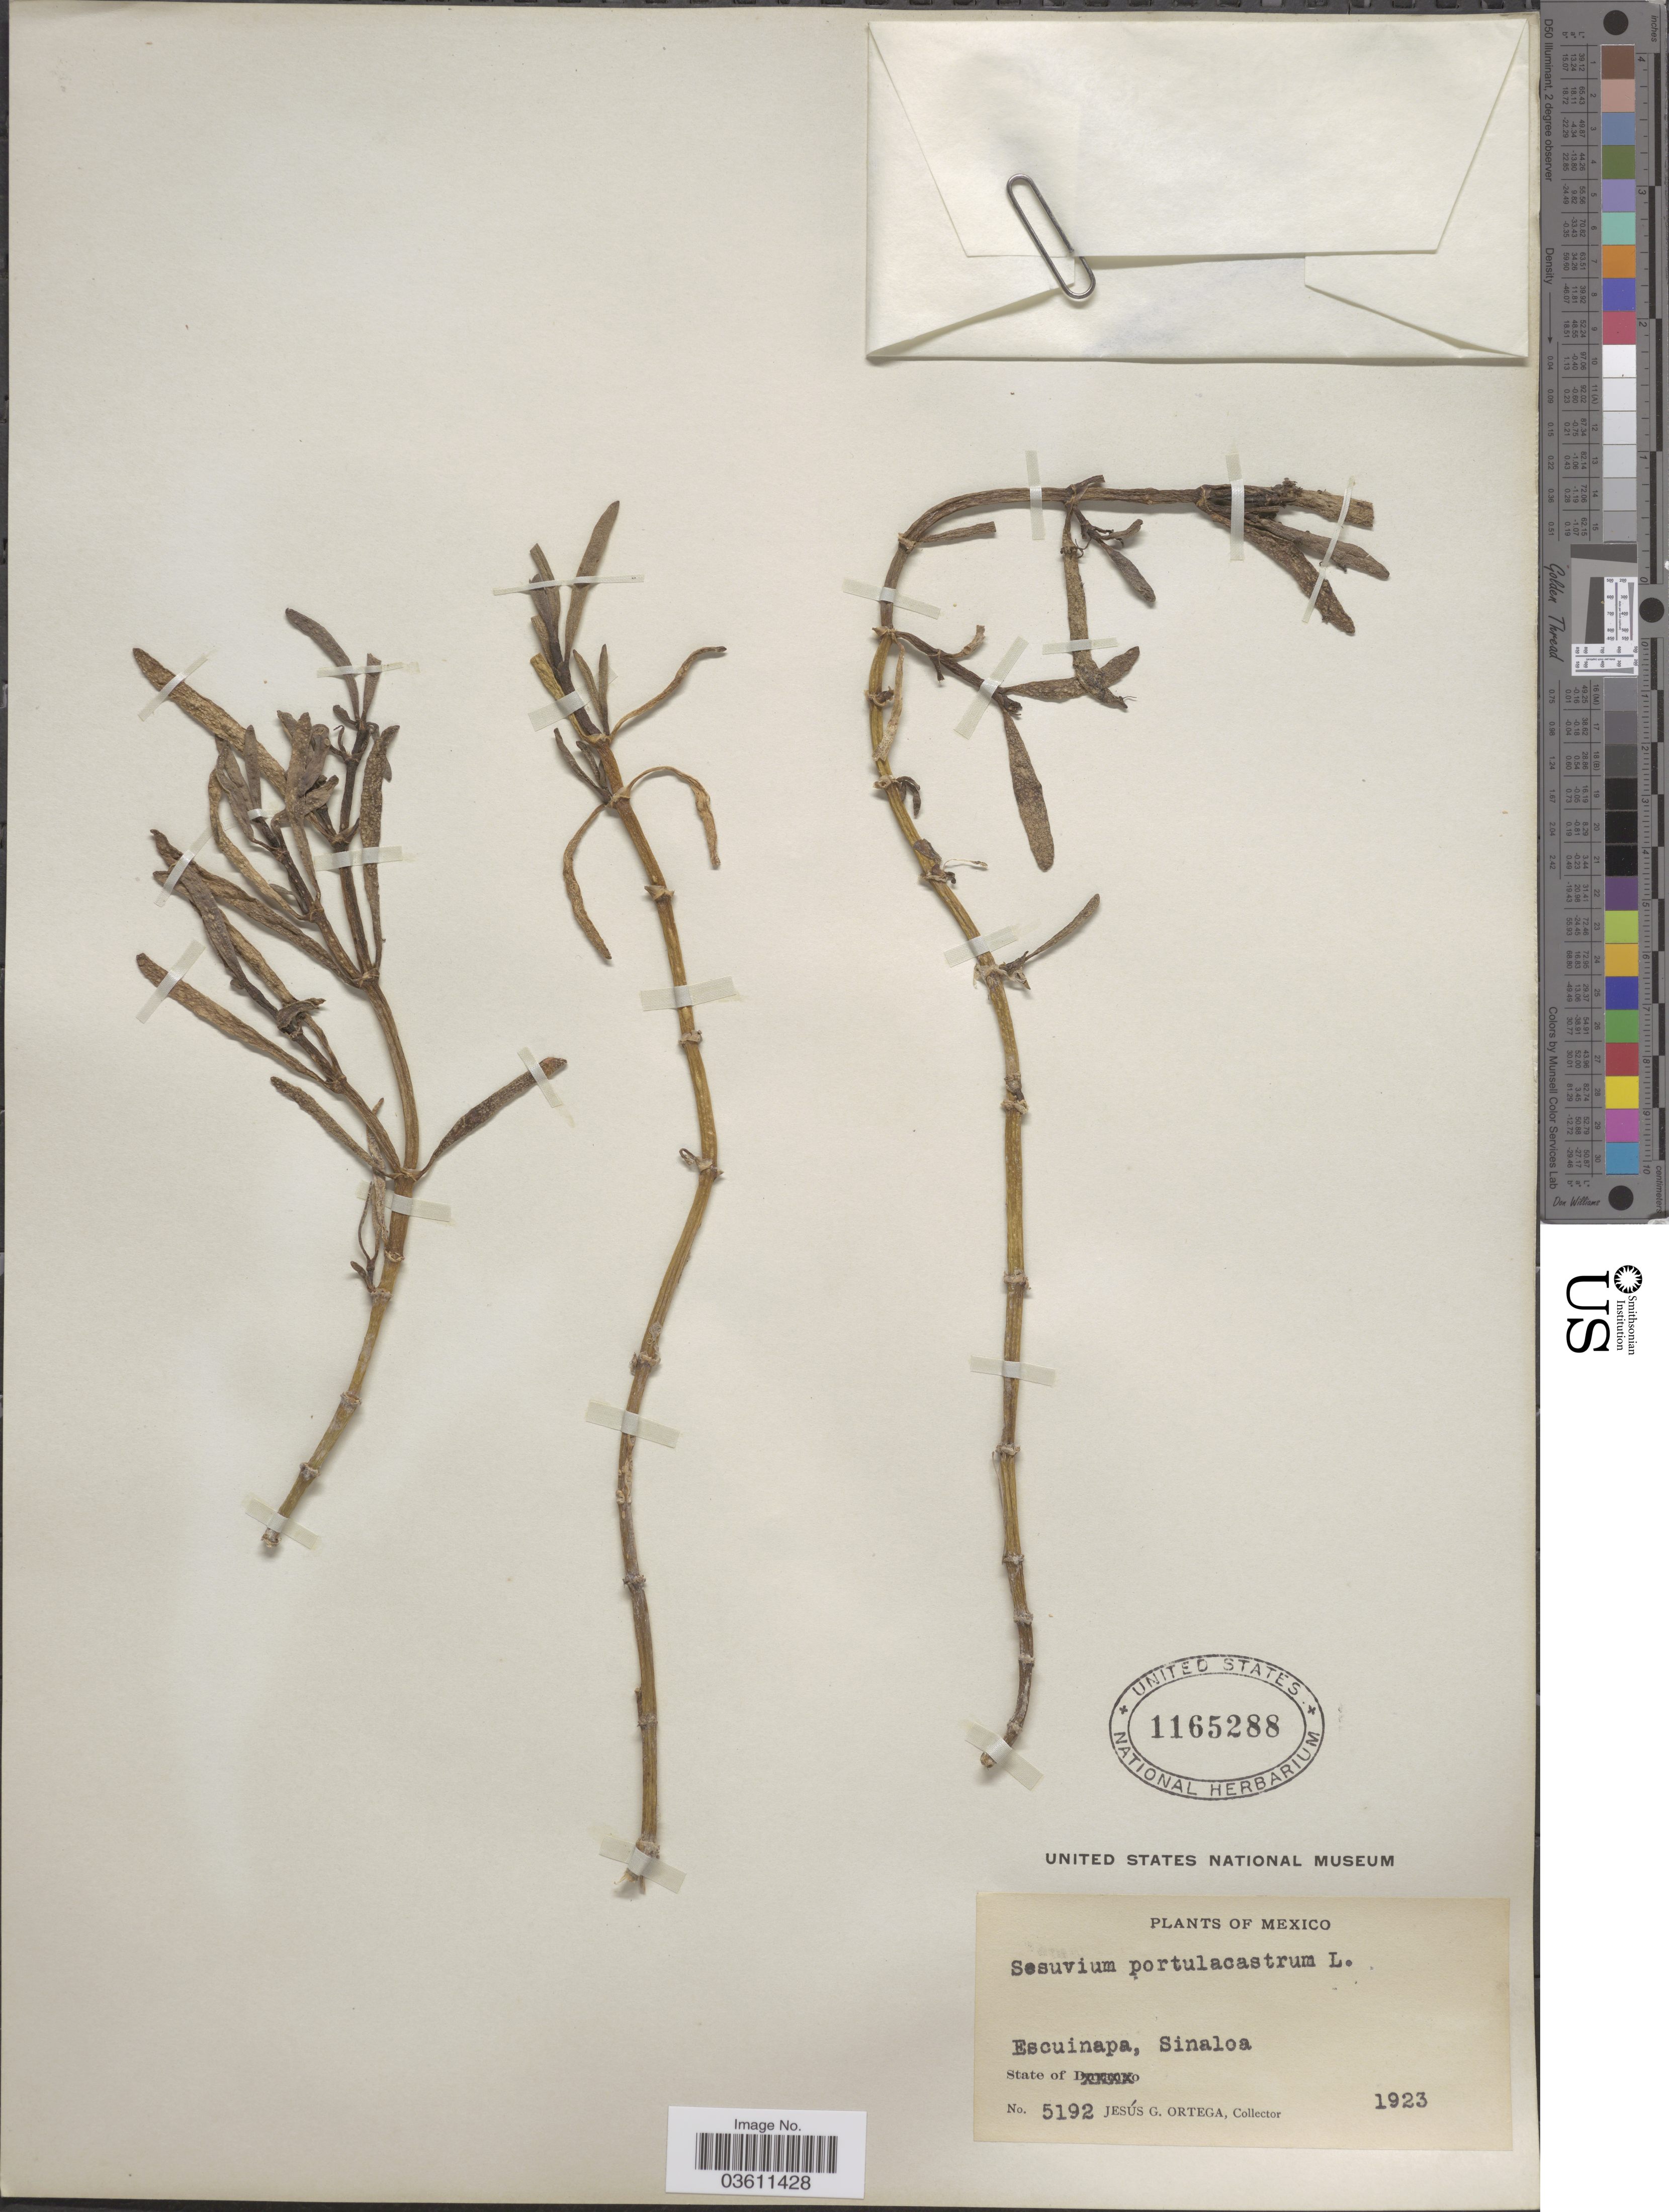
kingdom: Plantae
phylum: Tracheophyta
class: Magnoliopsida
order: Caryophyllales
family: Aizoaceae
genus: Sesuvium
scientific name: Sesuvium portulacastrum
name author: (L.) L.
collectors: J. Ortega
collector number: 5192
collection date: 1923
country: Mexico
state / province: Sinaloa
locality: Escuinapa.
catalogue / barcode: US 1165288